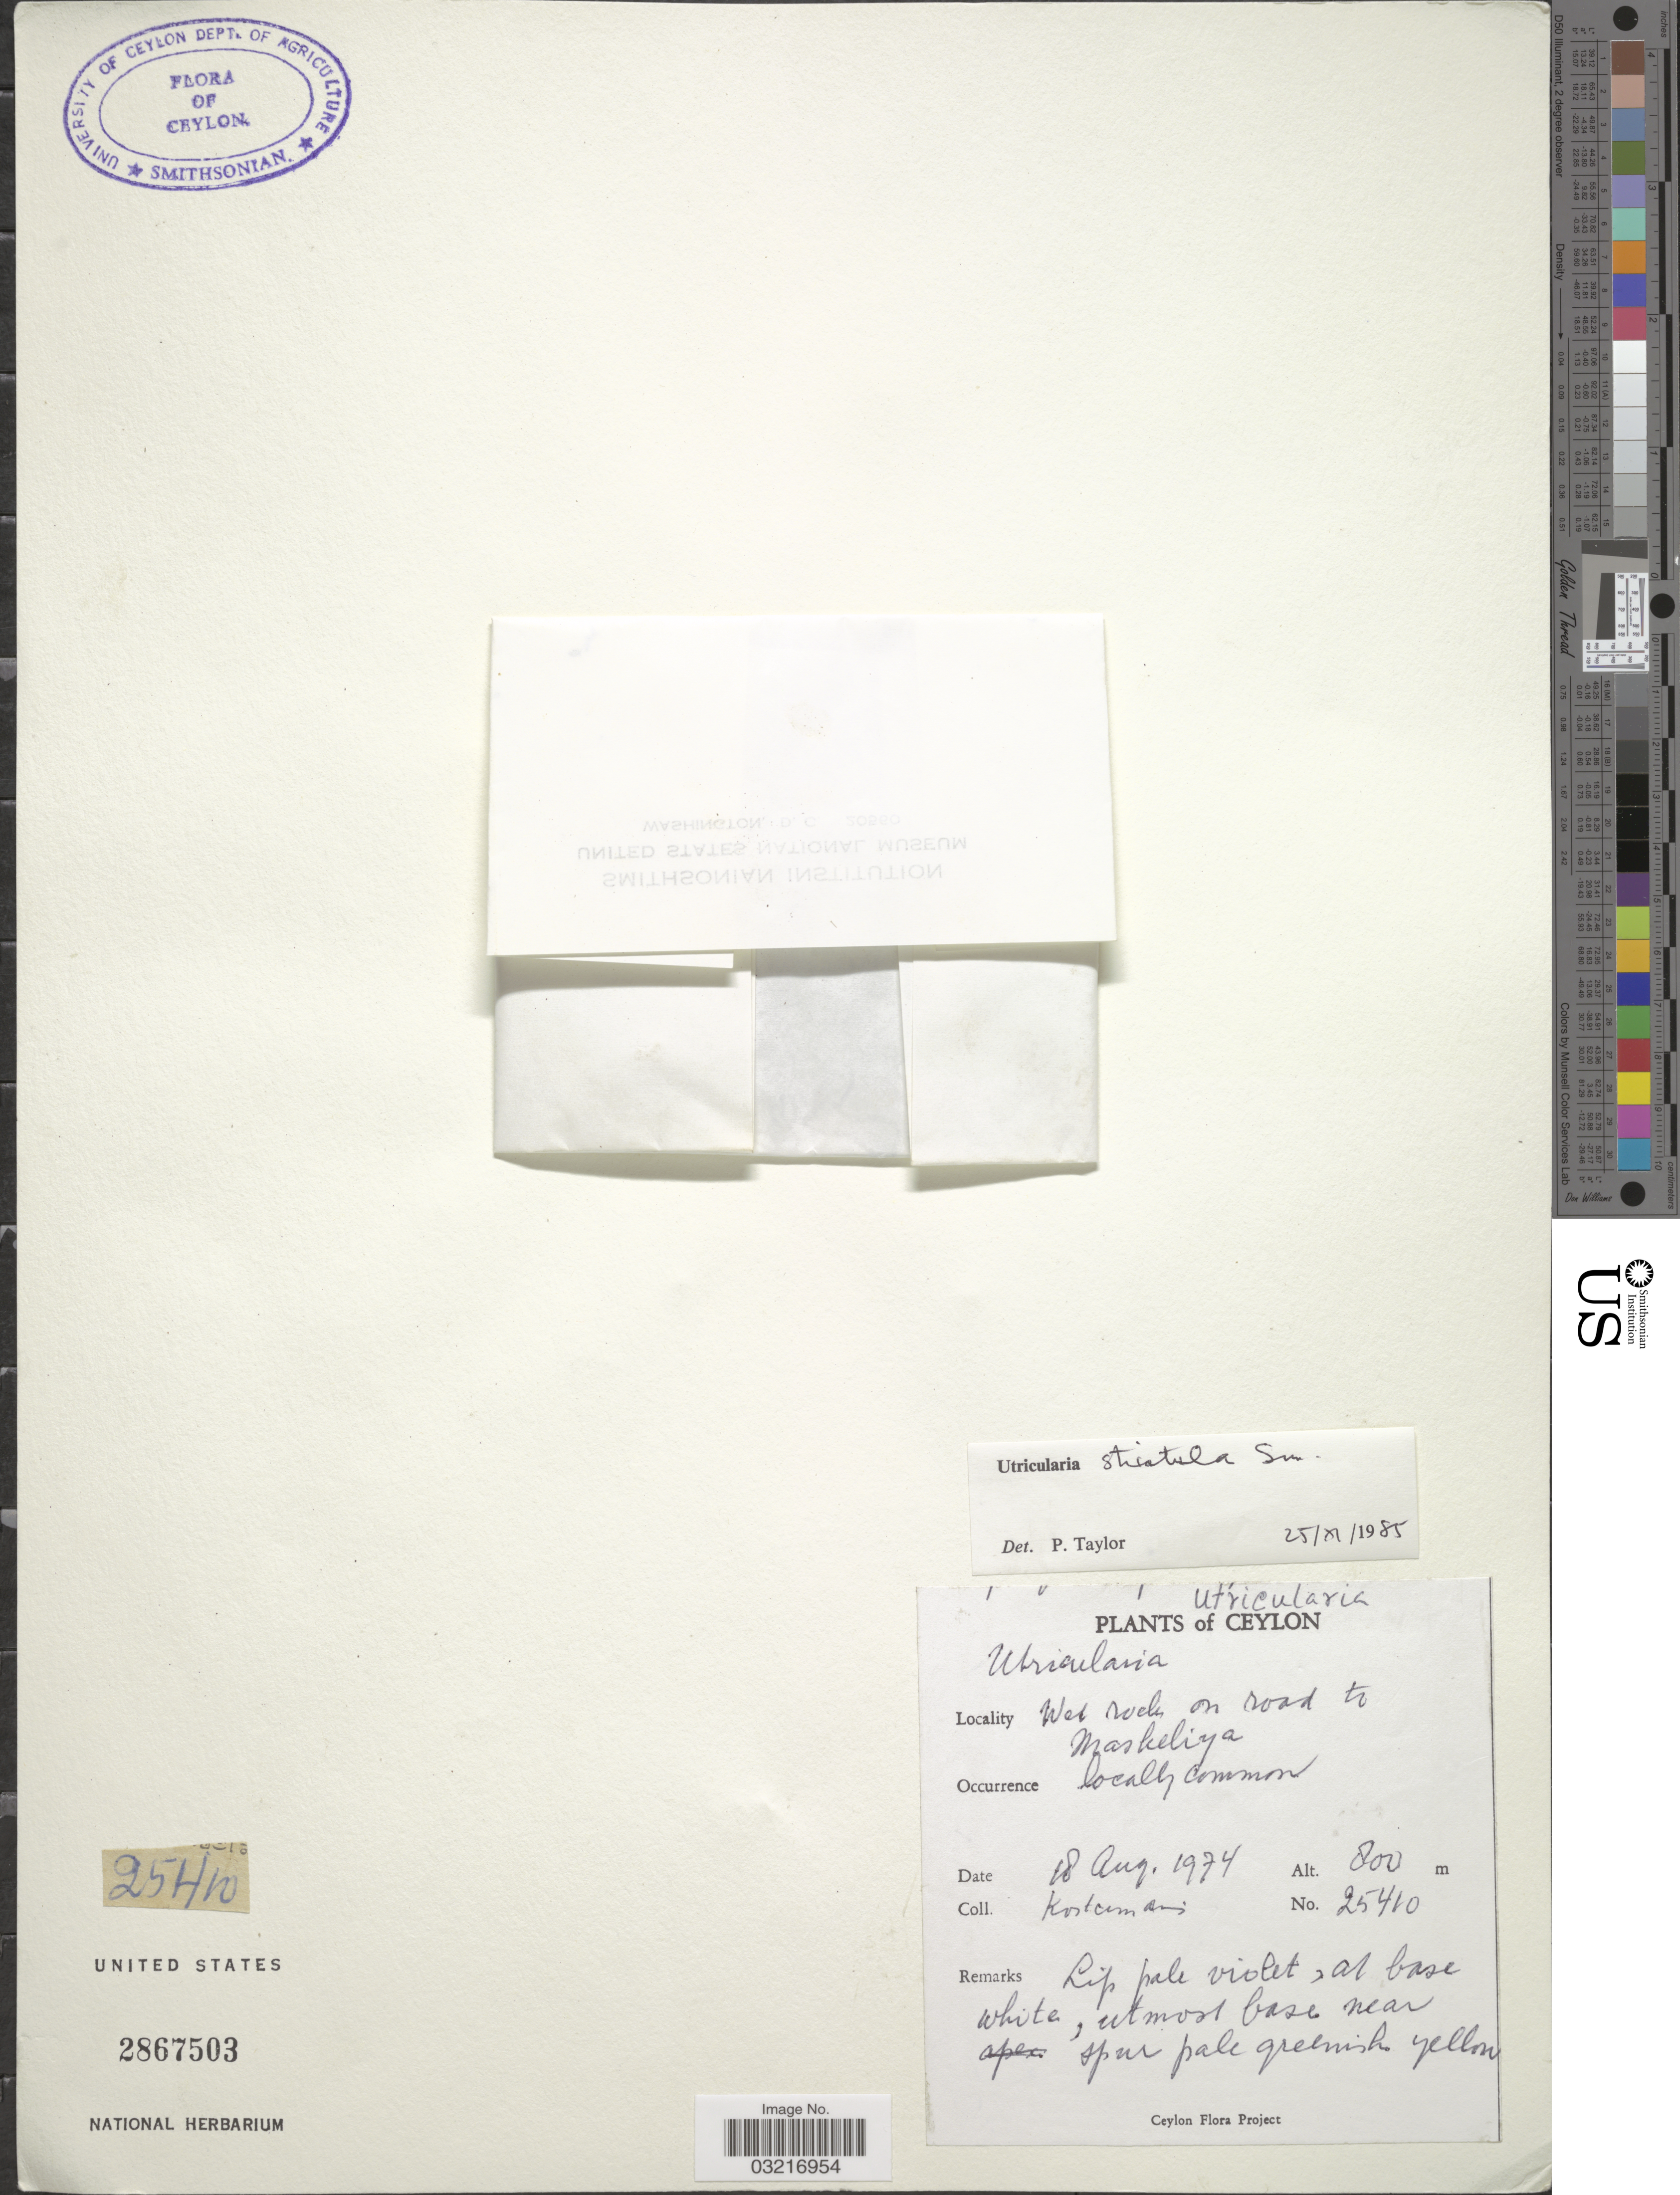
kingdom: Plantae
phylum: Tracheophyta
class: Magnoliopsida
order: Lamiales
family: Lentibulariaceae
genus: Utricularia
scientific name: Utricularia striatula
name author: Sm.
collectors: Kostermans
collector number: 25410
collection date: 1974-08-18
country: Sri Lanka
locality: Ceylon, on road to Maskeliya.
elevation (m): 800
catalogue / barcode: US 2867503